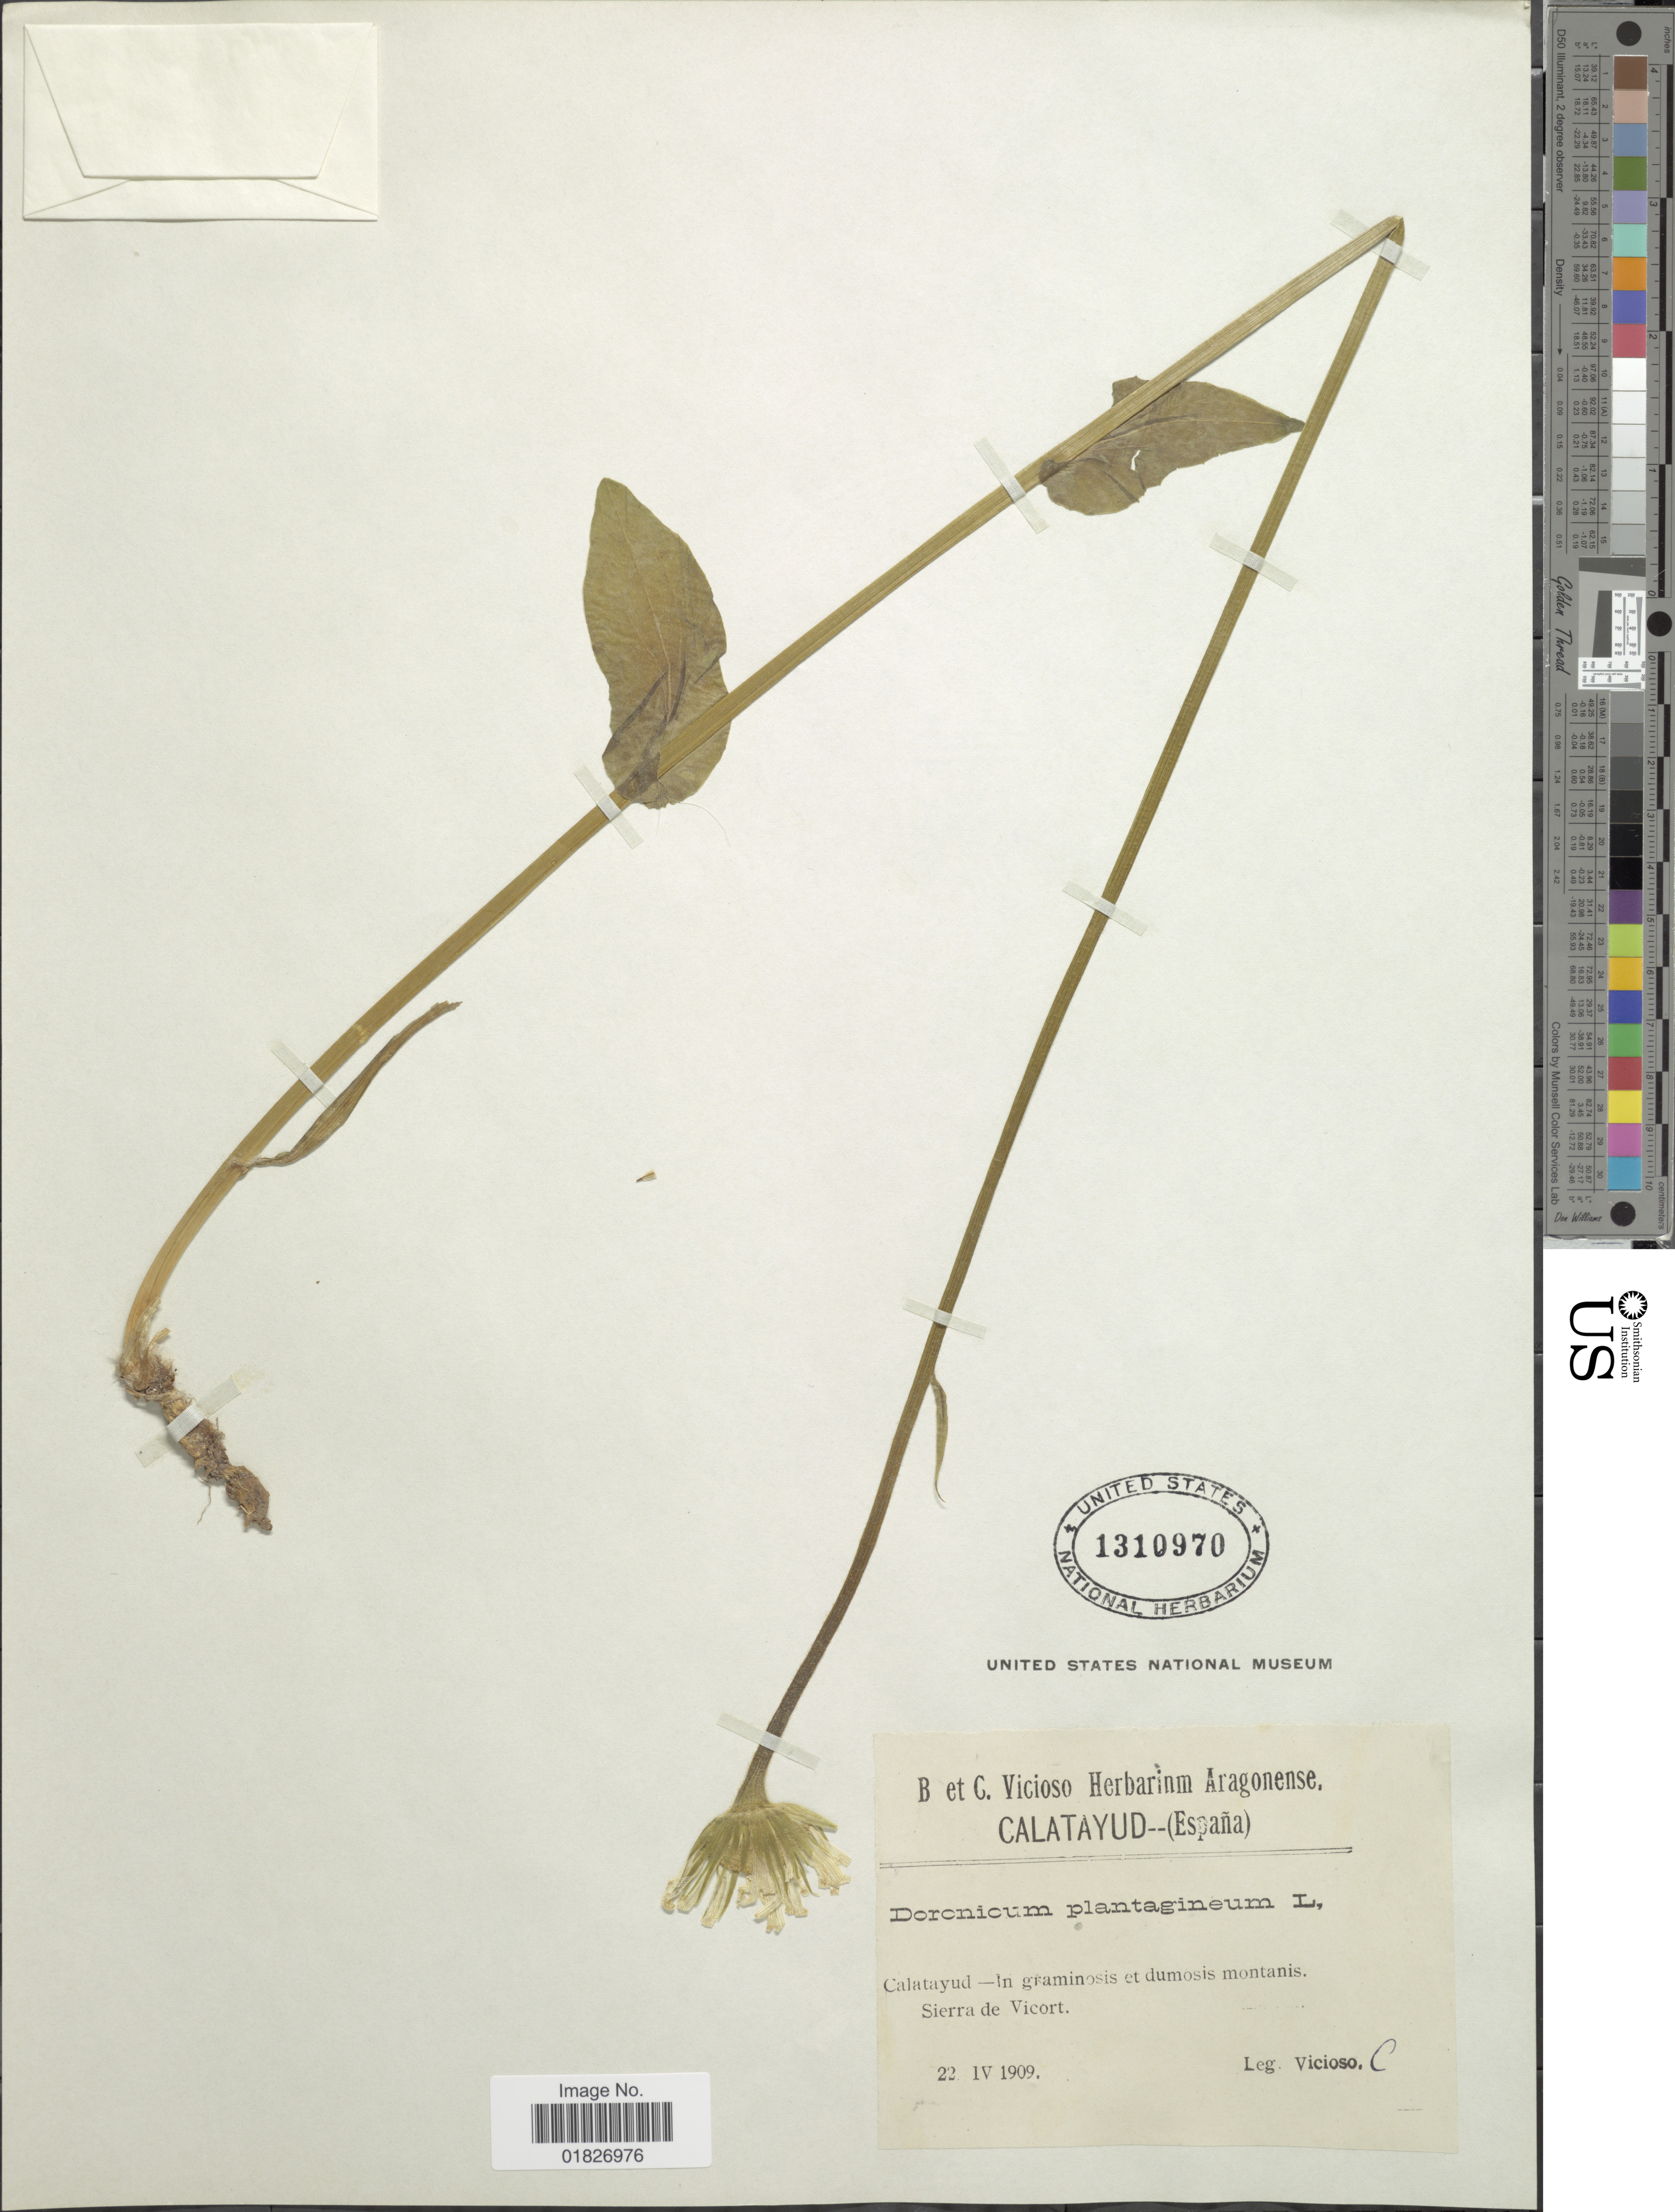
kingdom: Plantae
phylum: Tracheophyta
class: Magnoliopsida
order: Asterales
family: Asteraceae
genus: Doronicum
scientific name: Doronicum plantagineum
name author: L.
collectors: C. Vicioso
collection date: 1909-04-22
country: Spain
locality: Calatayud, Sierra de Vicort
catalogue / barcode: US 1310971